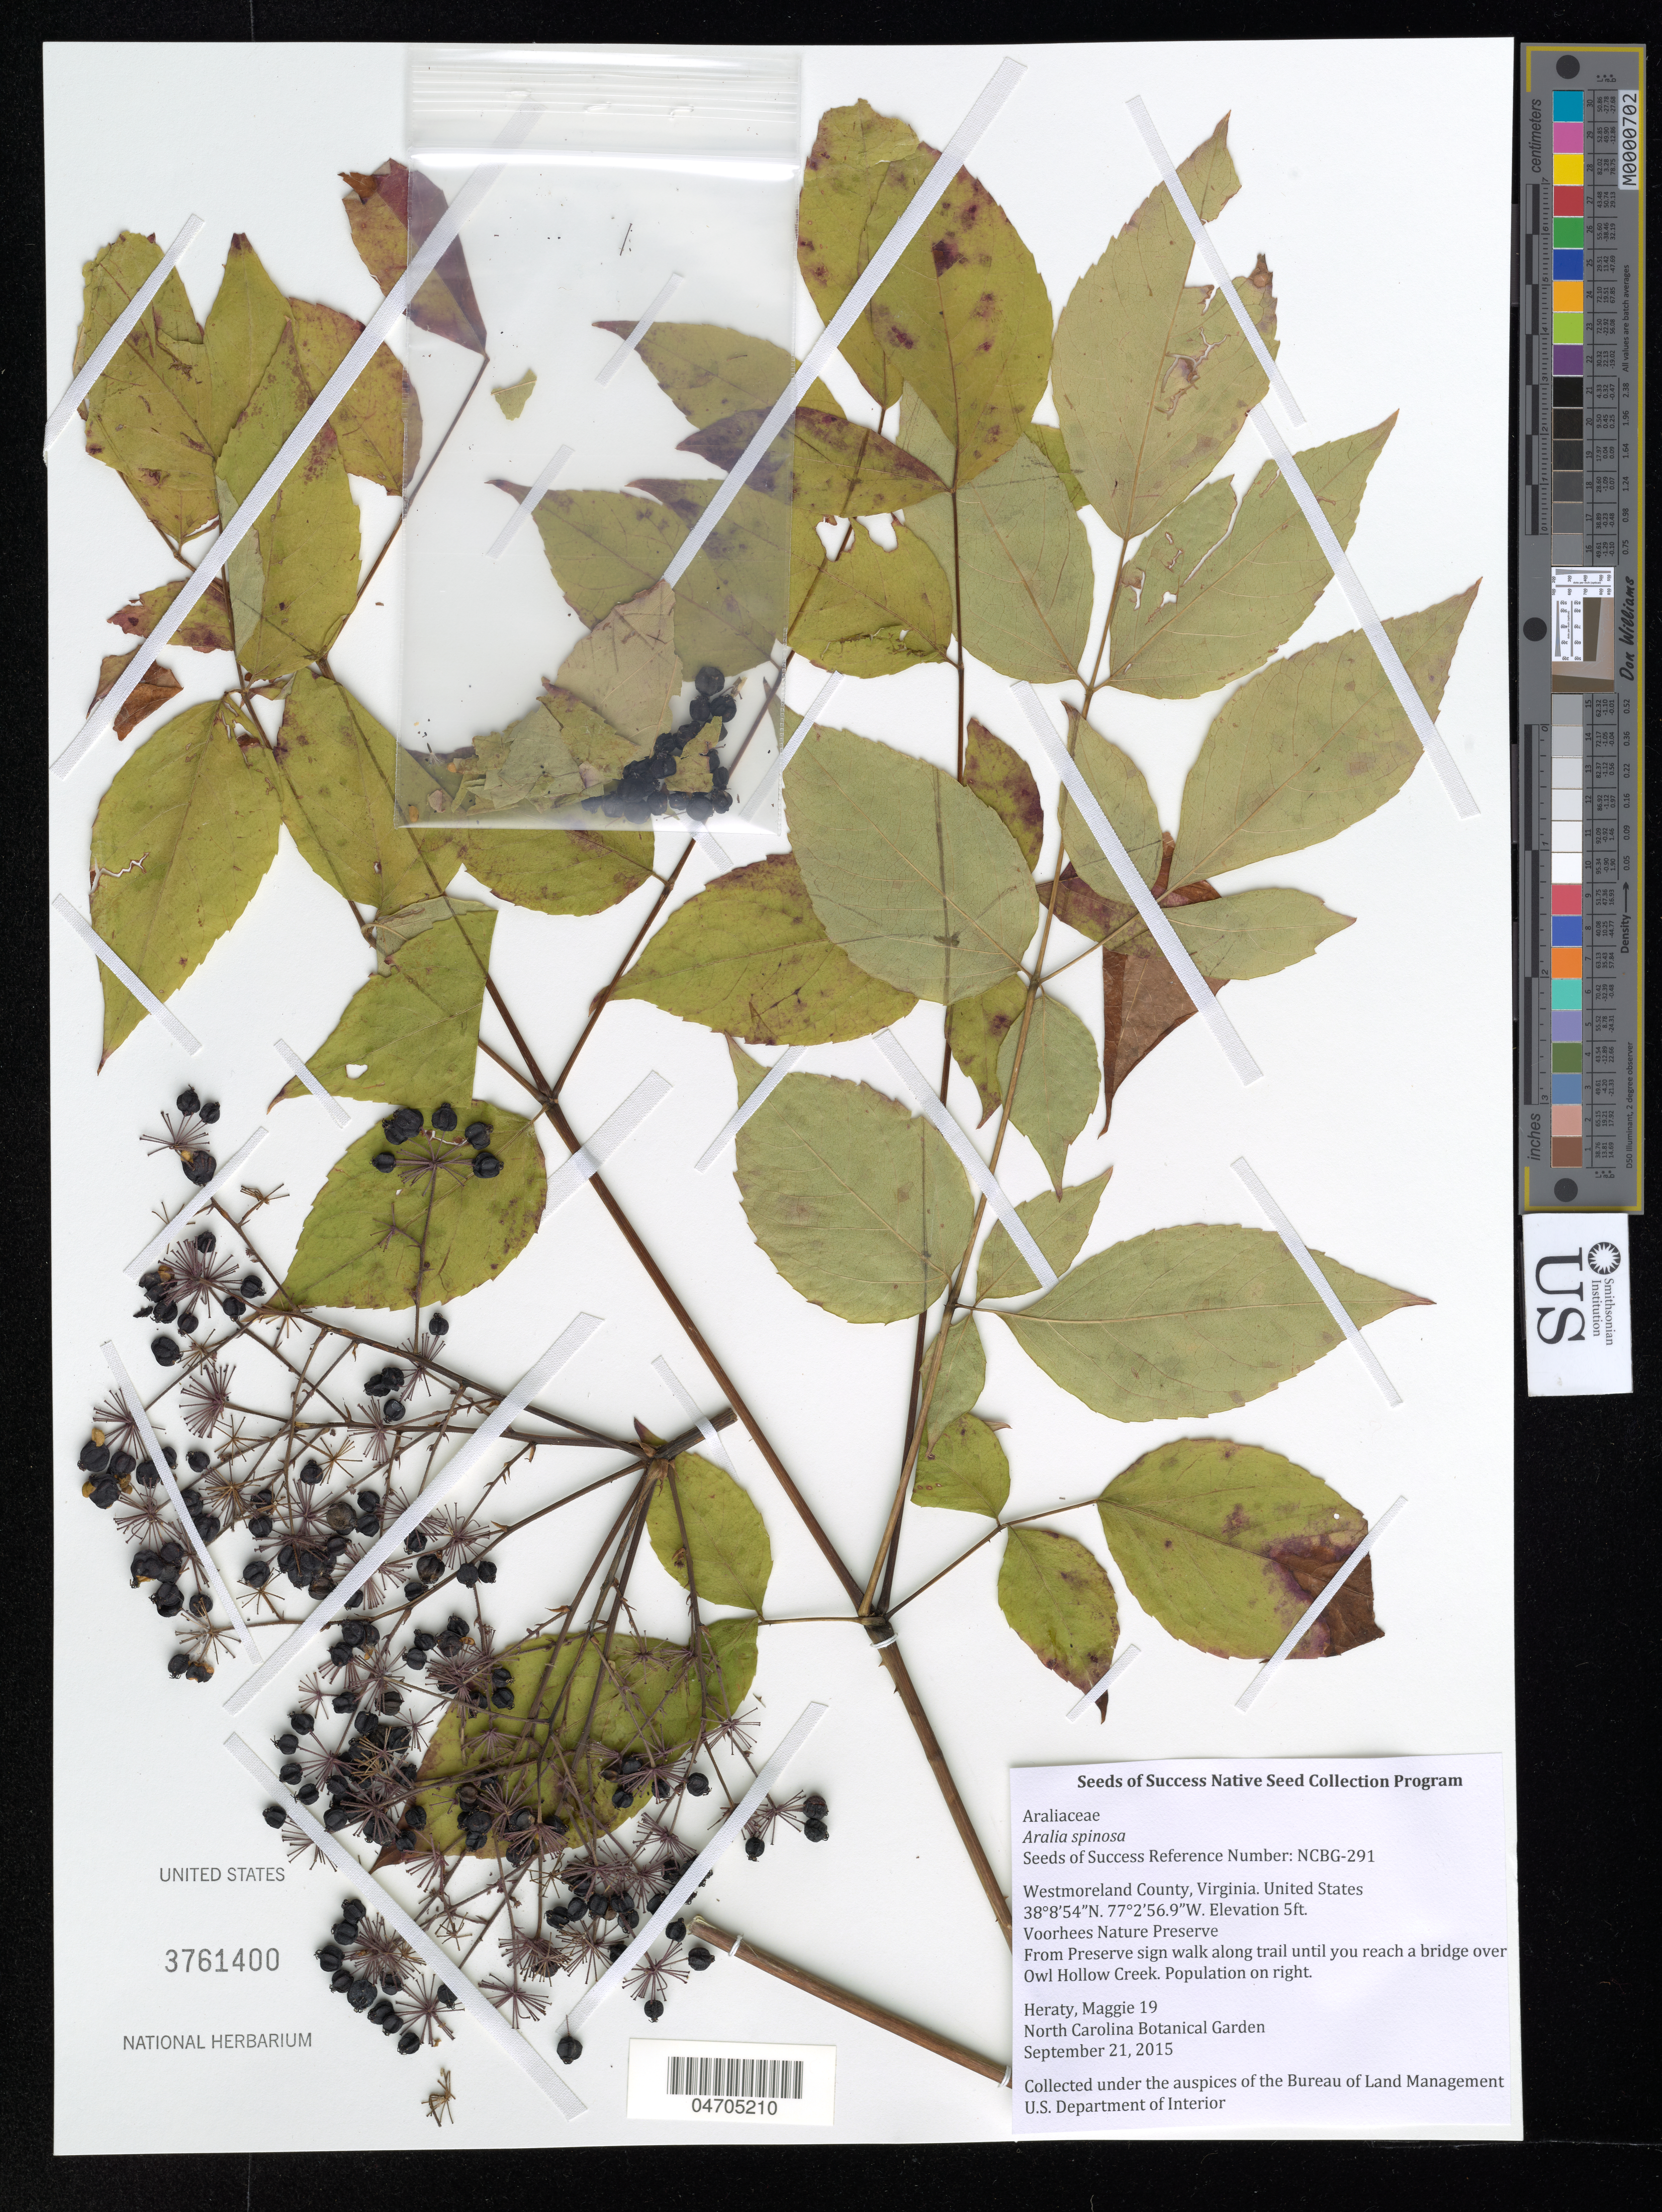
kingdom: Plantae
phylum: Tracheophyta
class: Magnoliopsida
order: Apiales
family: Araliaceae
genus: Aralia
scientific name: Aralia spinosa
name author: L.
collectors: M. Heraty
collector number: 19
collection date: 2015-09-21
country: United States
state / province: Virginia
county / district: Westmoreland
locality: Westmoreland County. Voorhees Nature Preserve. From Preserve sign walk along trail until you reach a bridge over Owl Hollow Creek. Population on right.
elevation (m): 2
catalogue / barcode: US 3761400